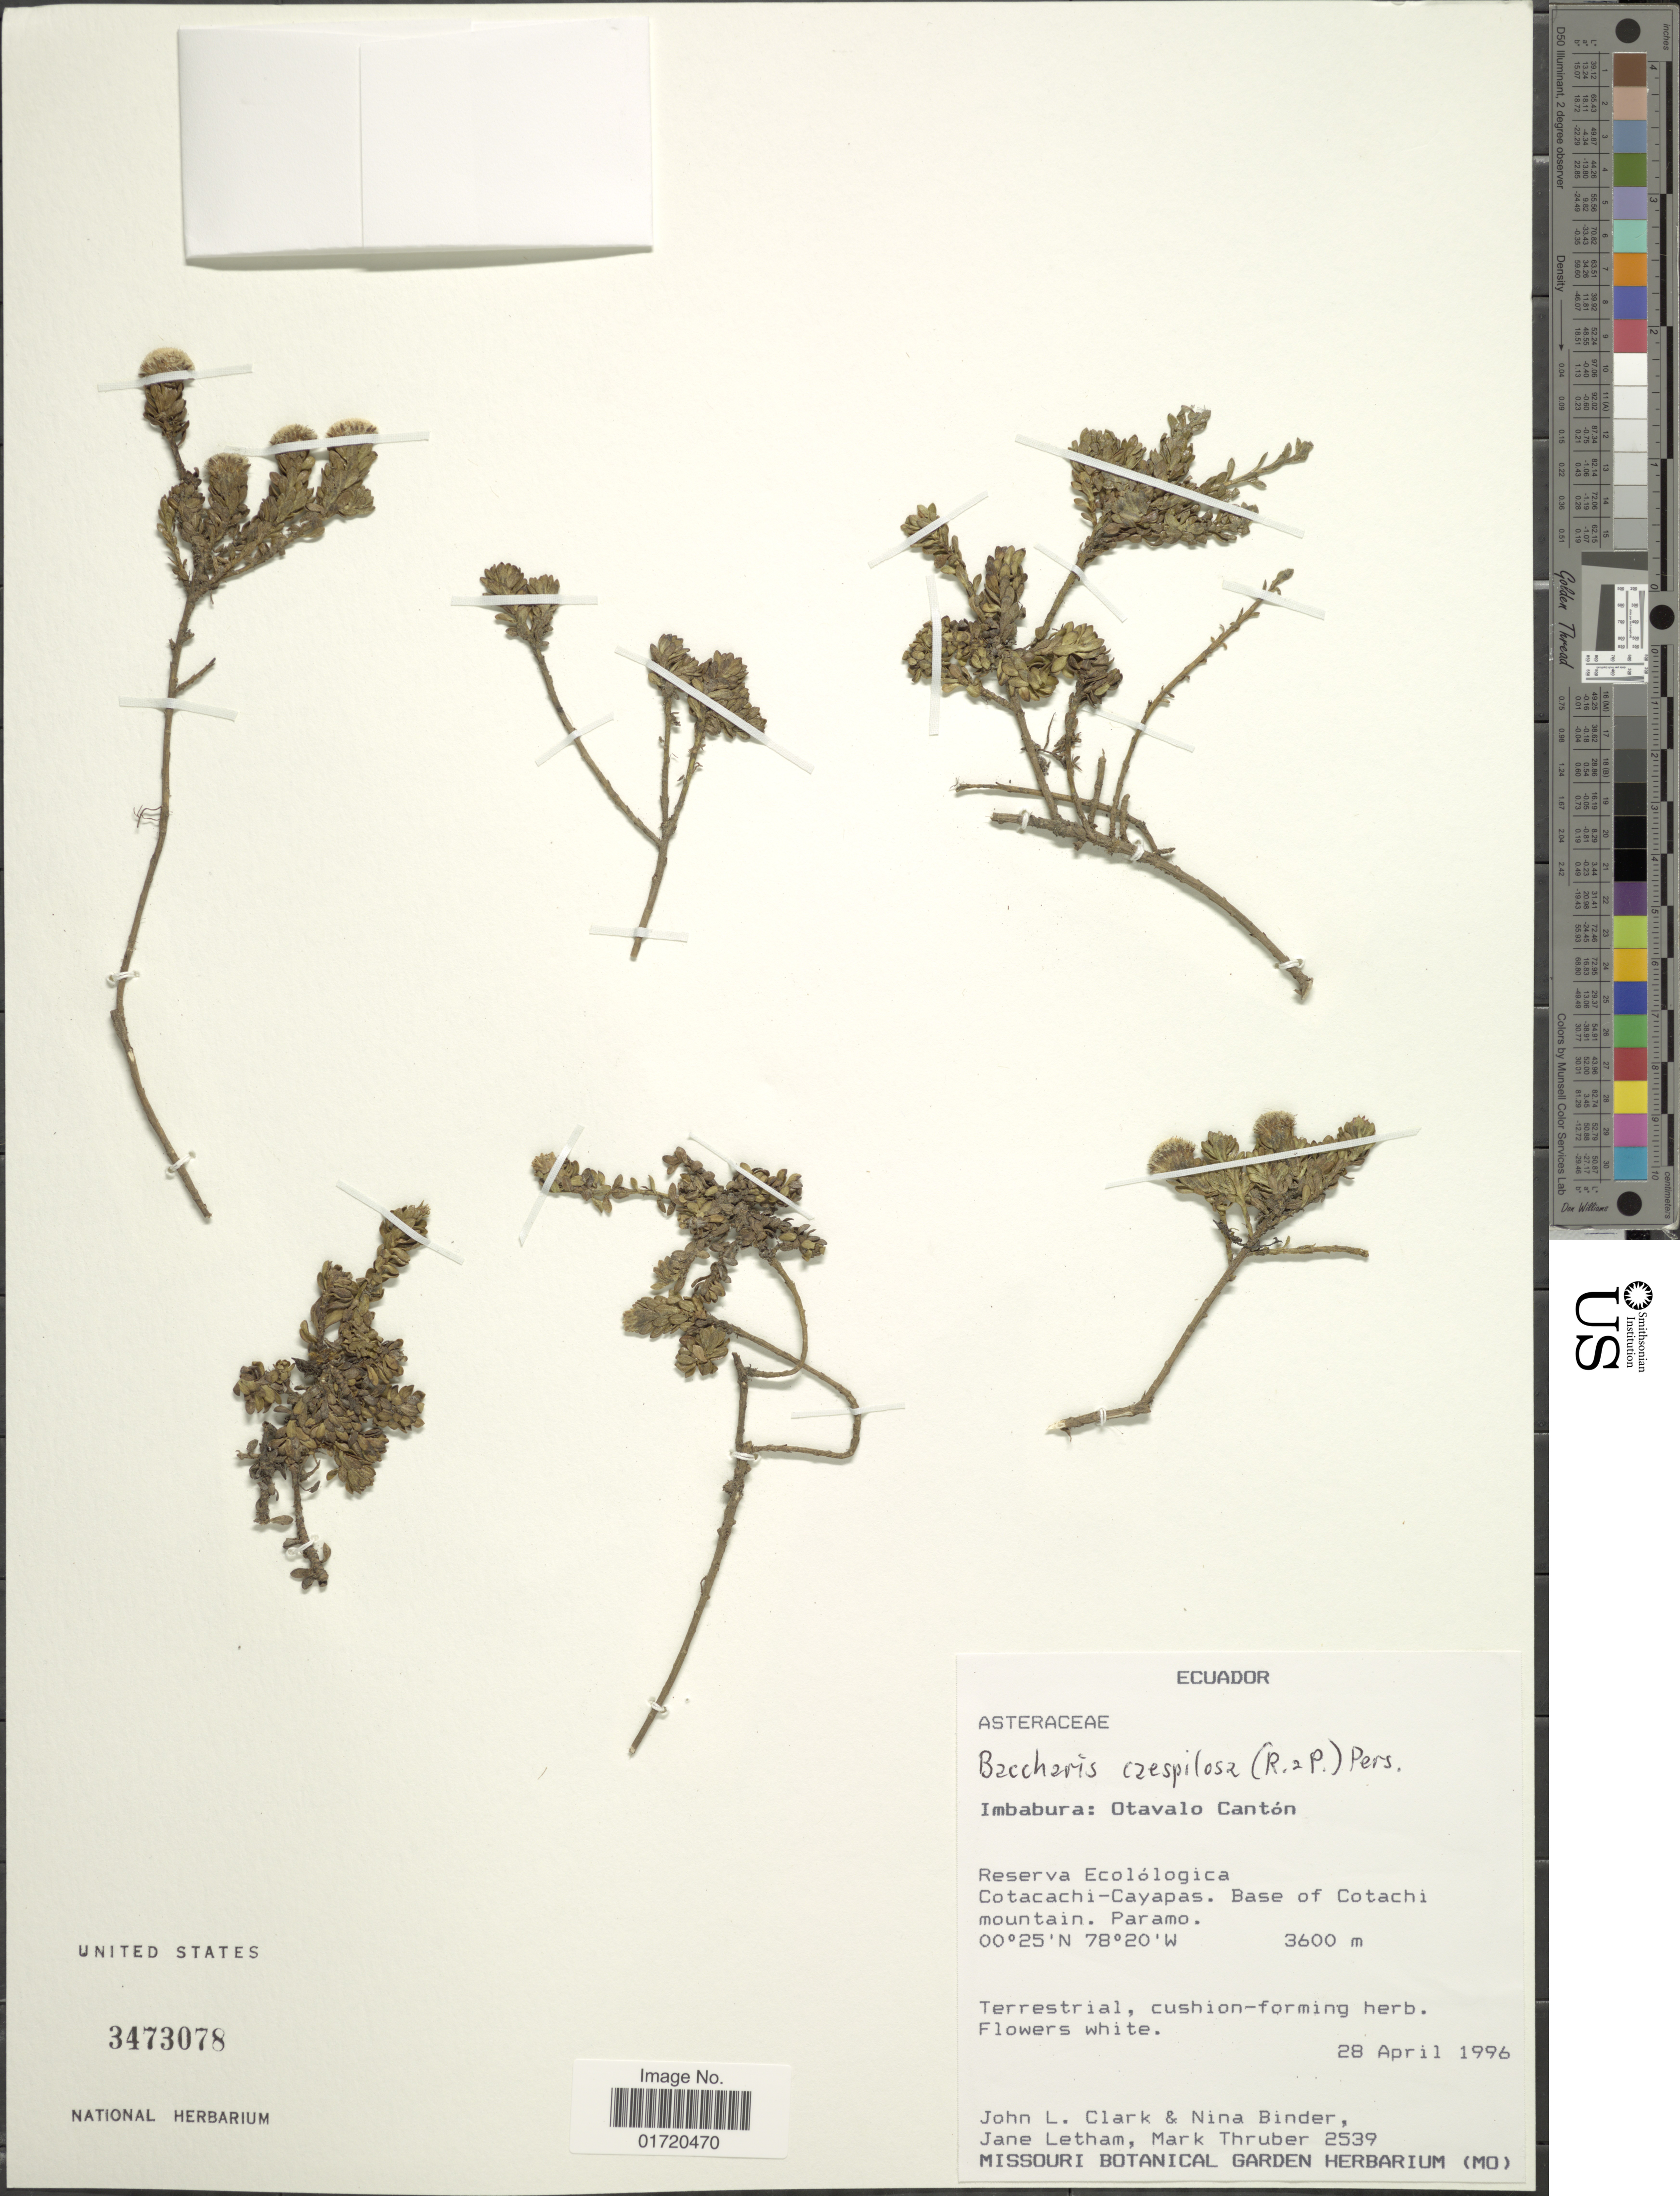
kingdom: Plantae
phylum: Tracheophyta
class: Magnoliopsida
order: Asterales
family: Asteraceae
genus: Baccharis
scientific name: Baccharis caespitosa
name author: (Ruiz & Pav.) Pers.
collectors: J. L. Clark, N. Binder, J. Letham & M. Thruber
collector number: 2539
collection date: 1996-04-28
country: Ecuador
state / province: Imbabura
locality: Reserva Ecologica. Cotacachi-Cayapas. base of Cotachi Mountain.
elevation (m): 3600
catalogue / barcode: US 3473078